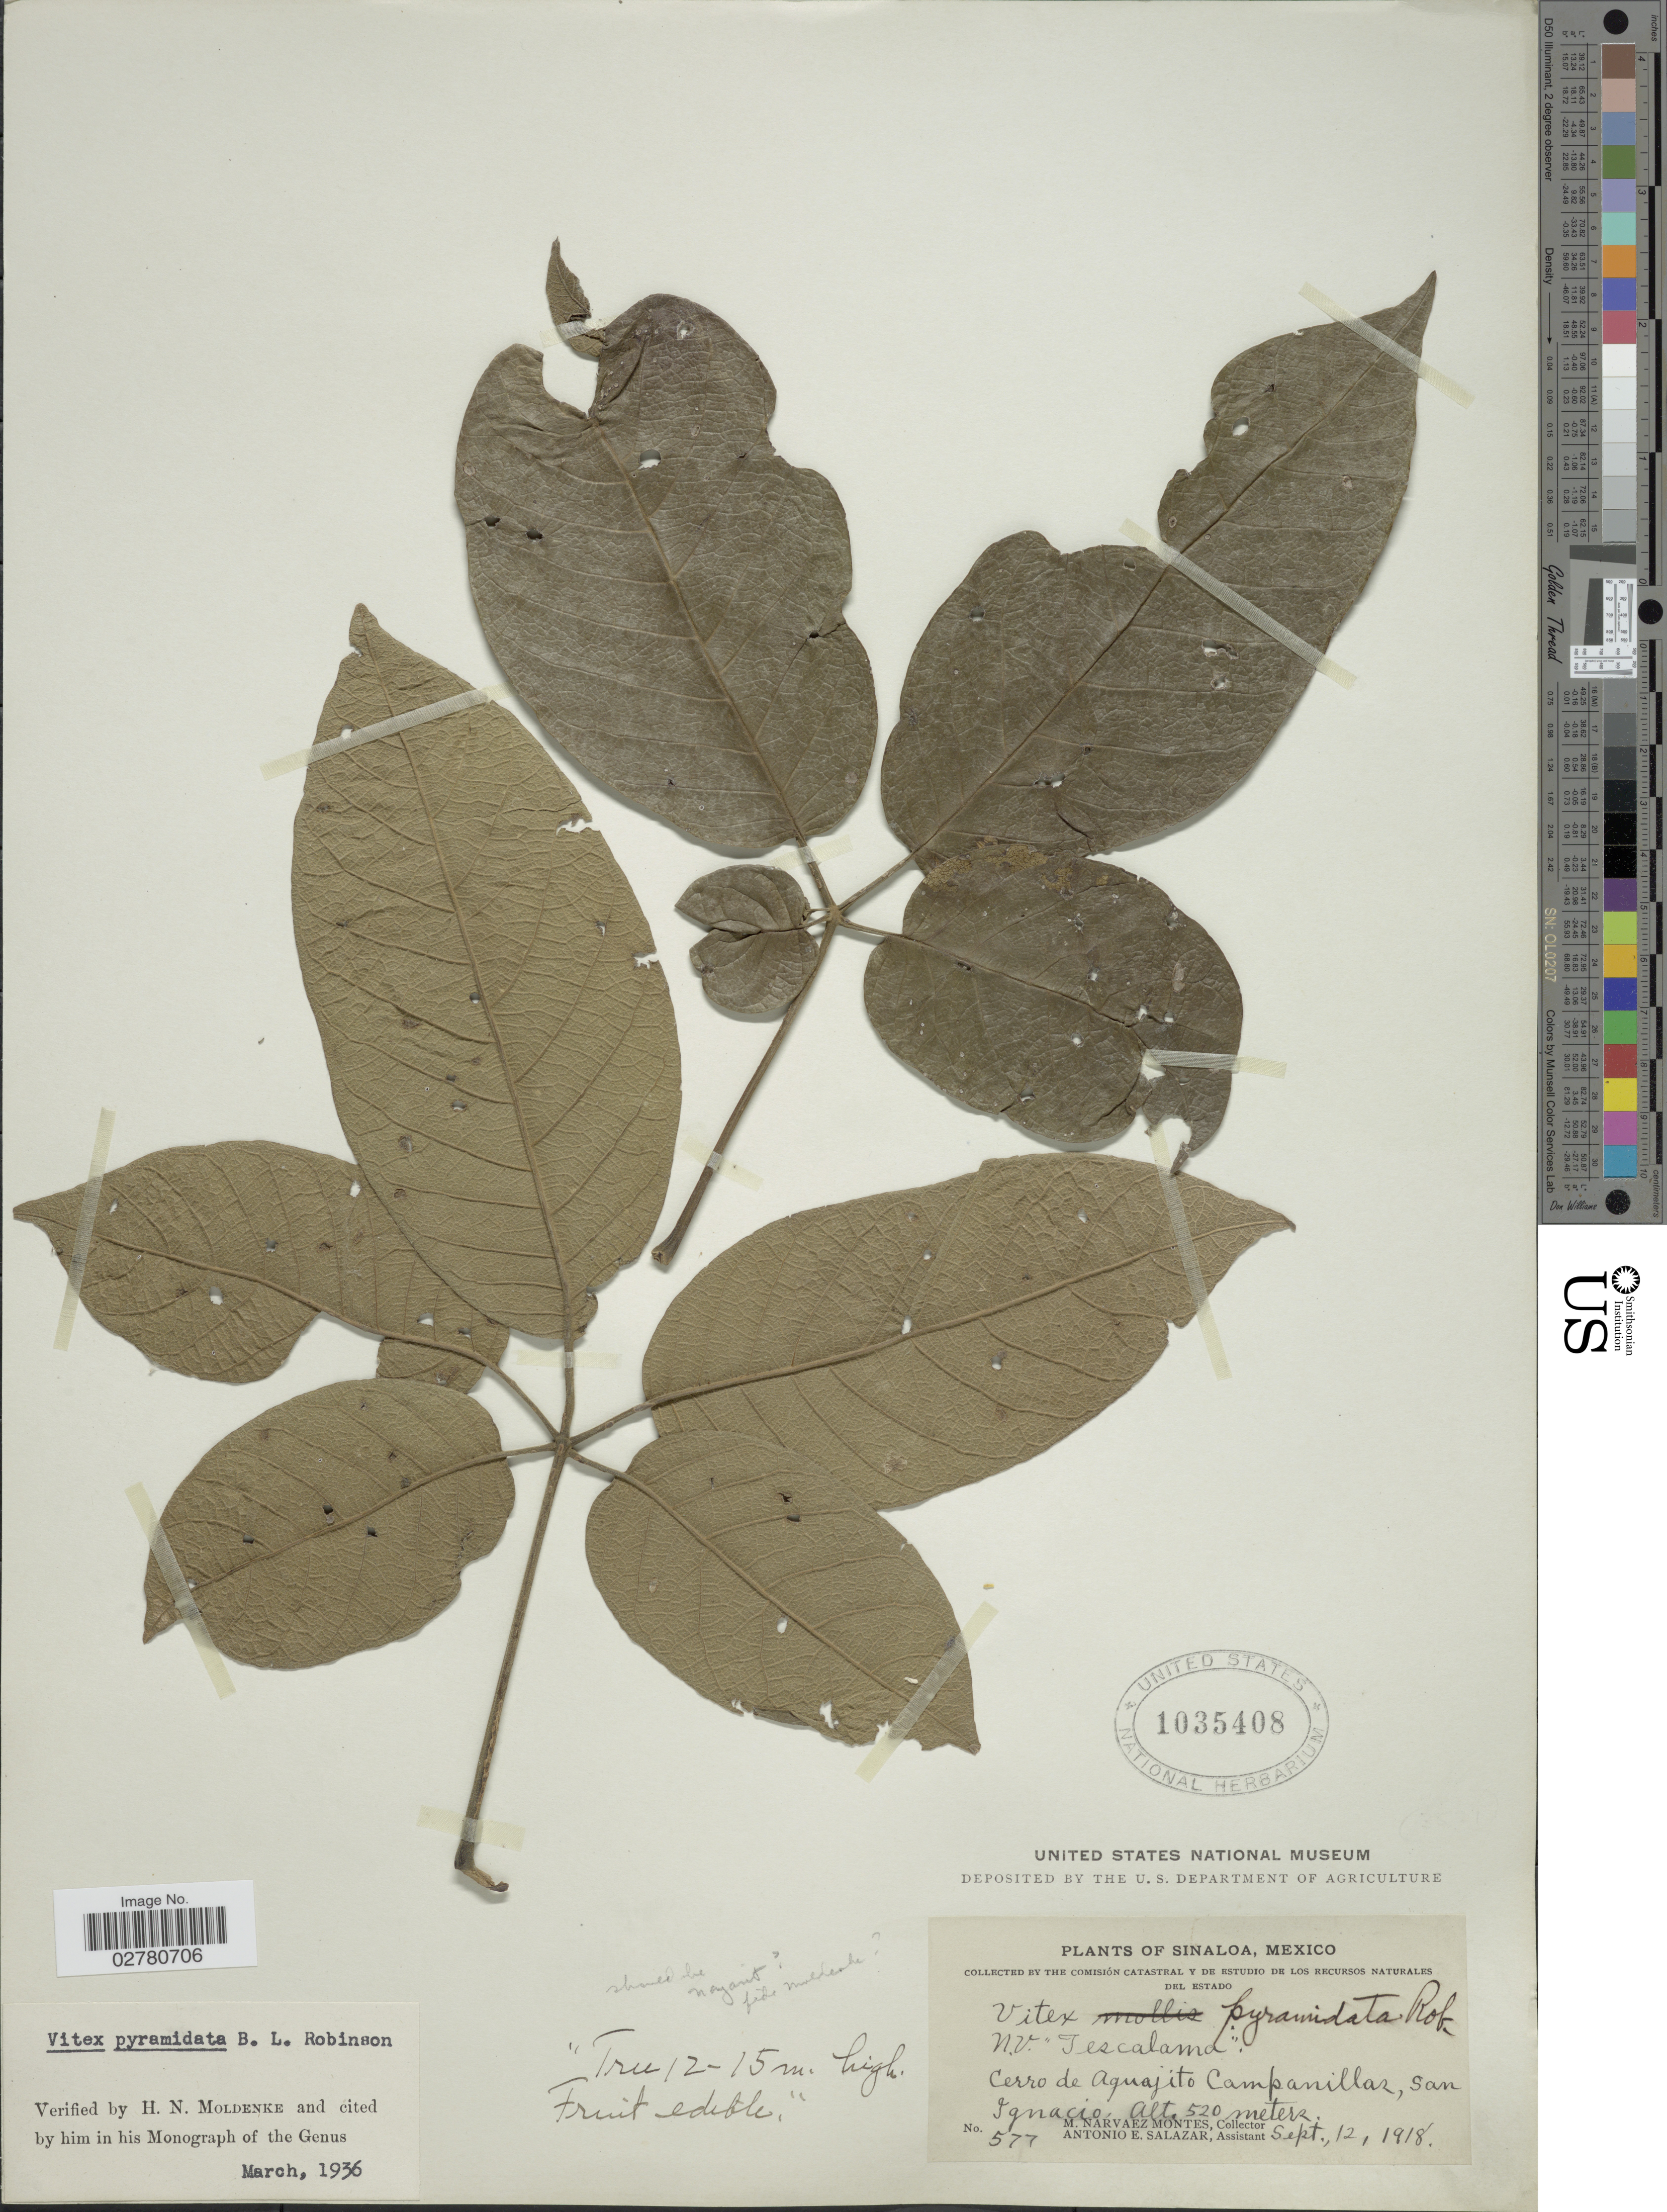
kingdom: Plantae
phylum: Tracheophyta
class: Magnoliopsida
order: Lamiales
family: Lamiaceae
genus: Vitex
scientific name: Vitex pyramidata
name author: B.L. Rob.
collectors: M. Narvaez-Montes & A. E. Salazar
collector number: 577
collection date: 1918-09-12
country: Mexico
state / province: Sinaloa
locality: Cerro de Aguajito Campanillas, San Ignacio.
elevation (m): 520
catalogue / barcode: US 1035408